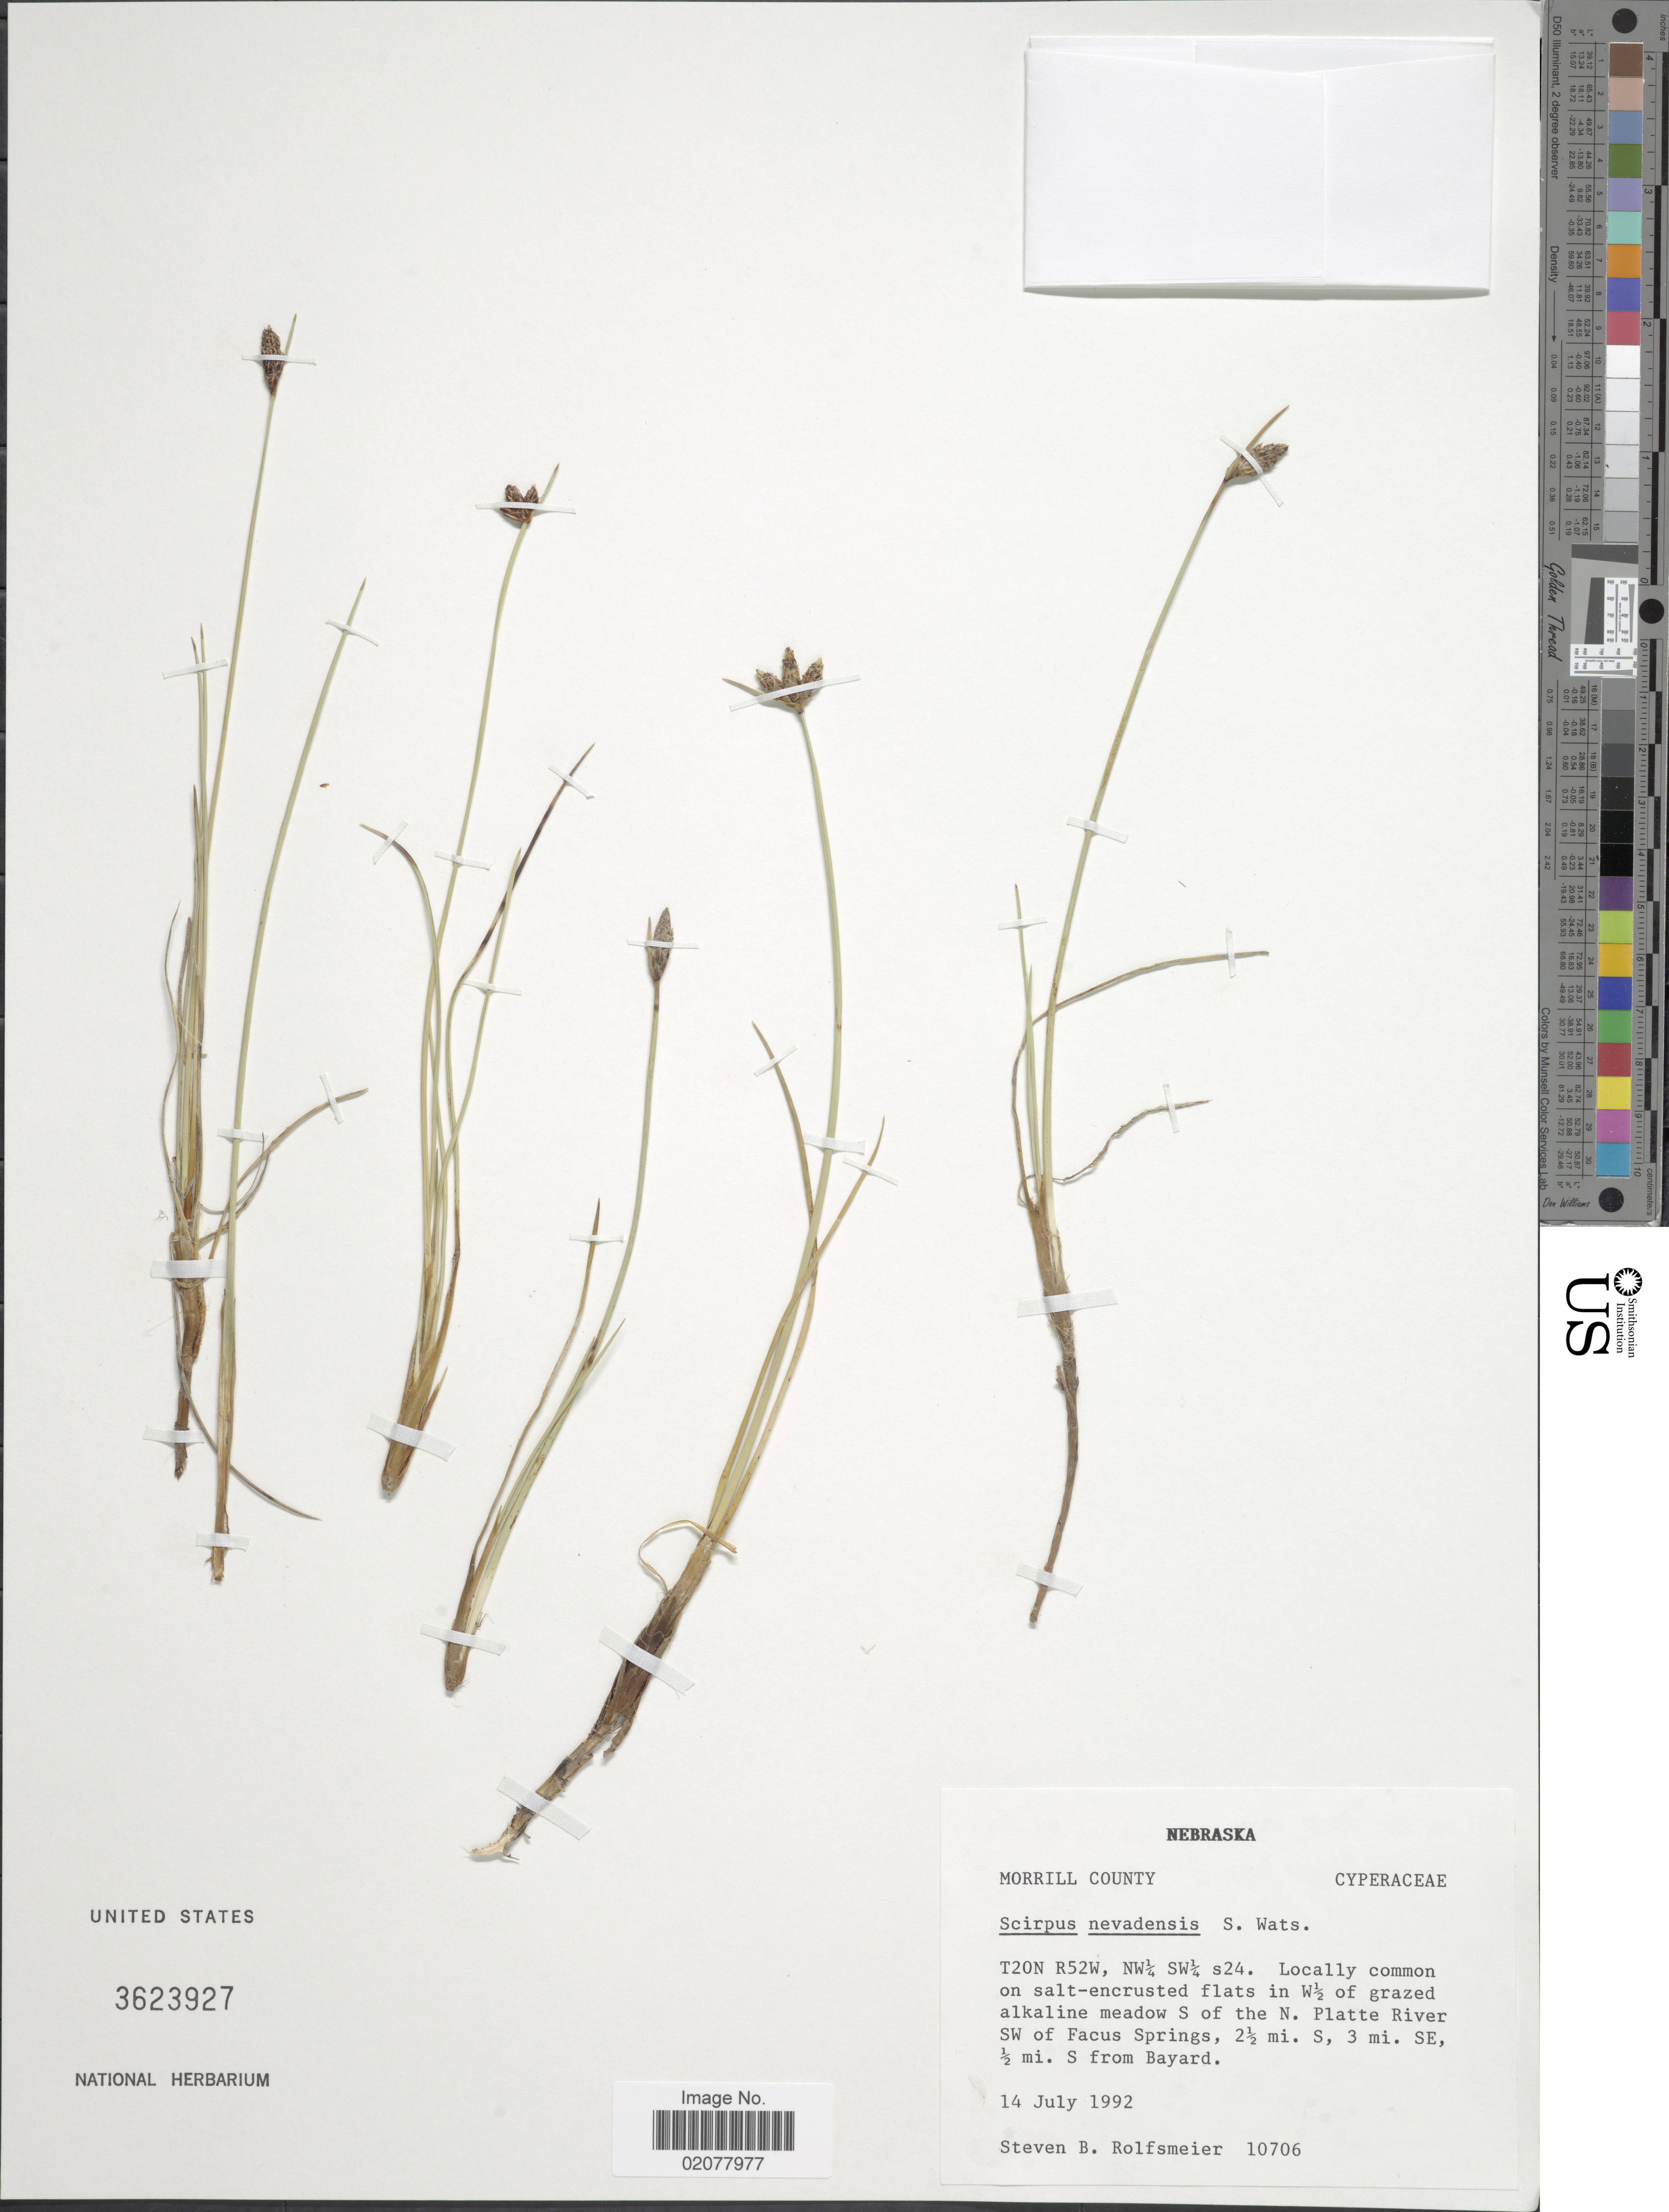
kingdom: Plantae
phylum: Tracheophyta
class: Liliopsida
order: Poales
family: Cyperaceae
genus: Amphiscirpus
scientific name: Amphiscirpus nevadensis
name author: (S. Watson) Oteng-Yeb.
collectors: S. Rolfsmeier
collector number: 10706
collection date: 1992-07-14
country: United States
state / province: Nebraska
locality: Morrill County. T20N R52W, NW¼ SW¼ s24. Locally common on salt-encrusted flats in W½ of grazed alkaline meadow S of the N. Platte River SW of Facus Springs, 2½ mi. S, 3 mi. SE, ½ mi. S from Bayard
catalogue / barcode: US 3623927